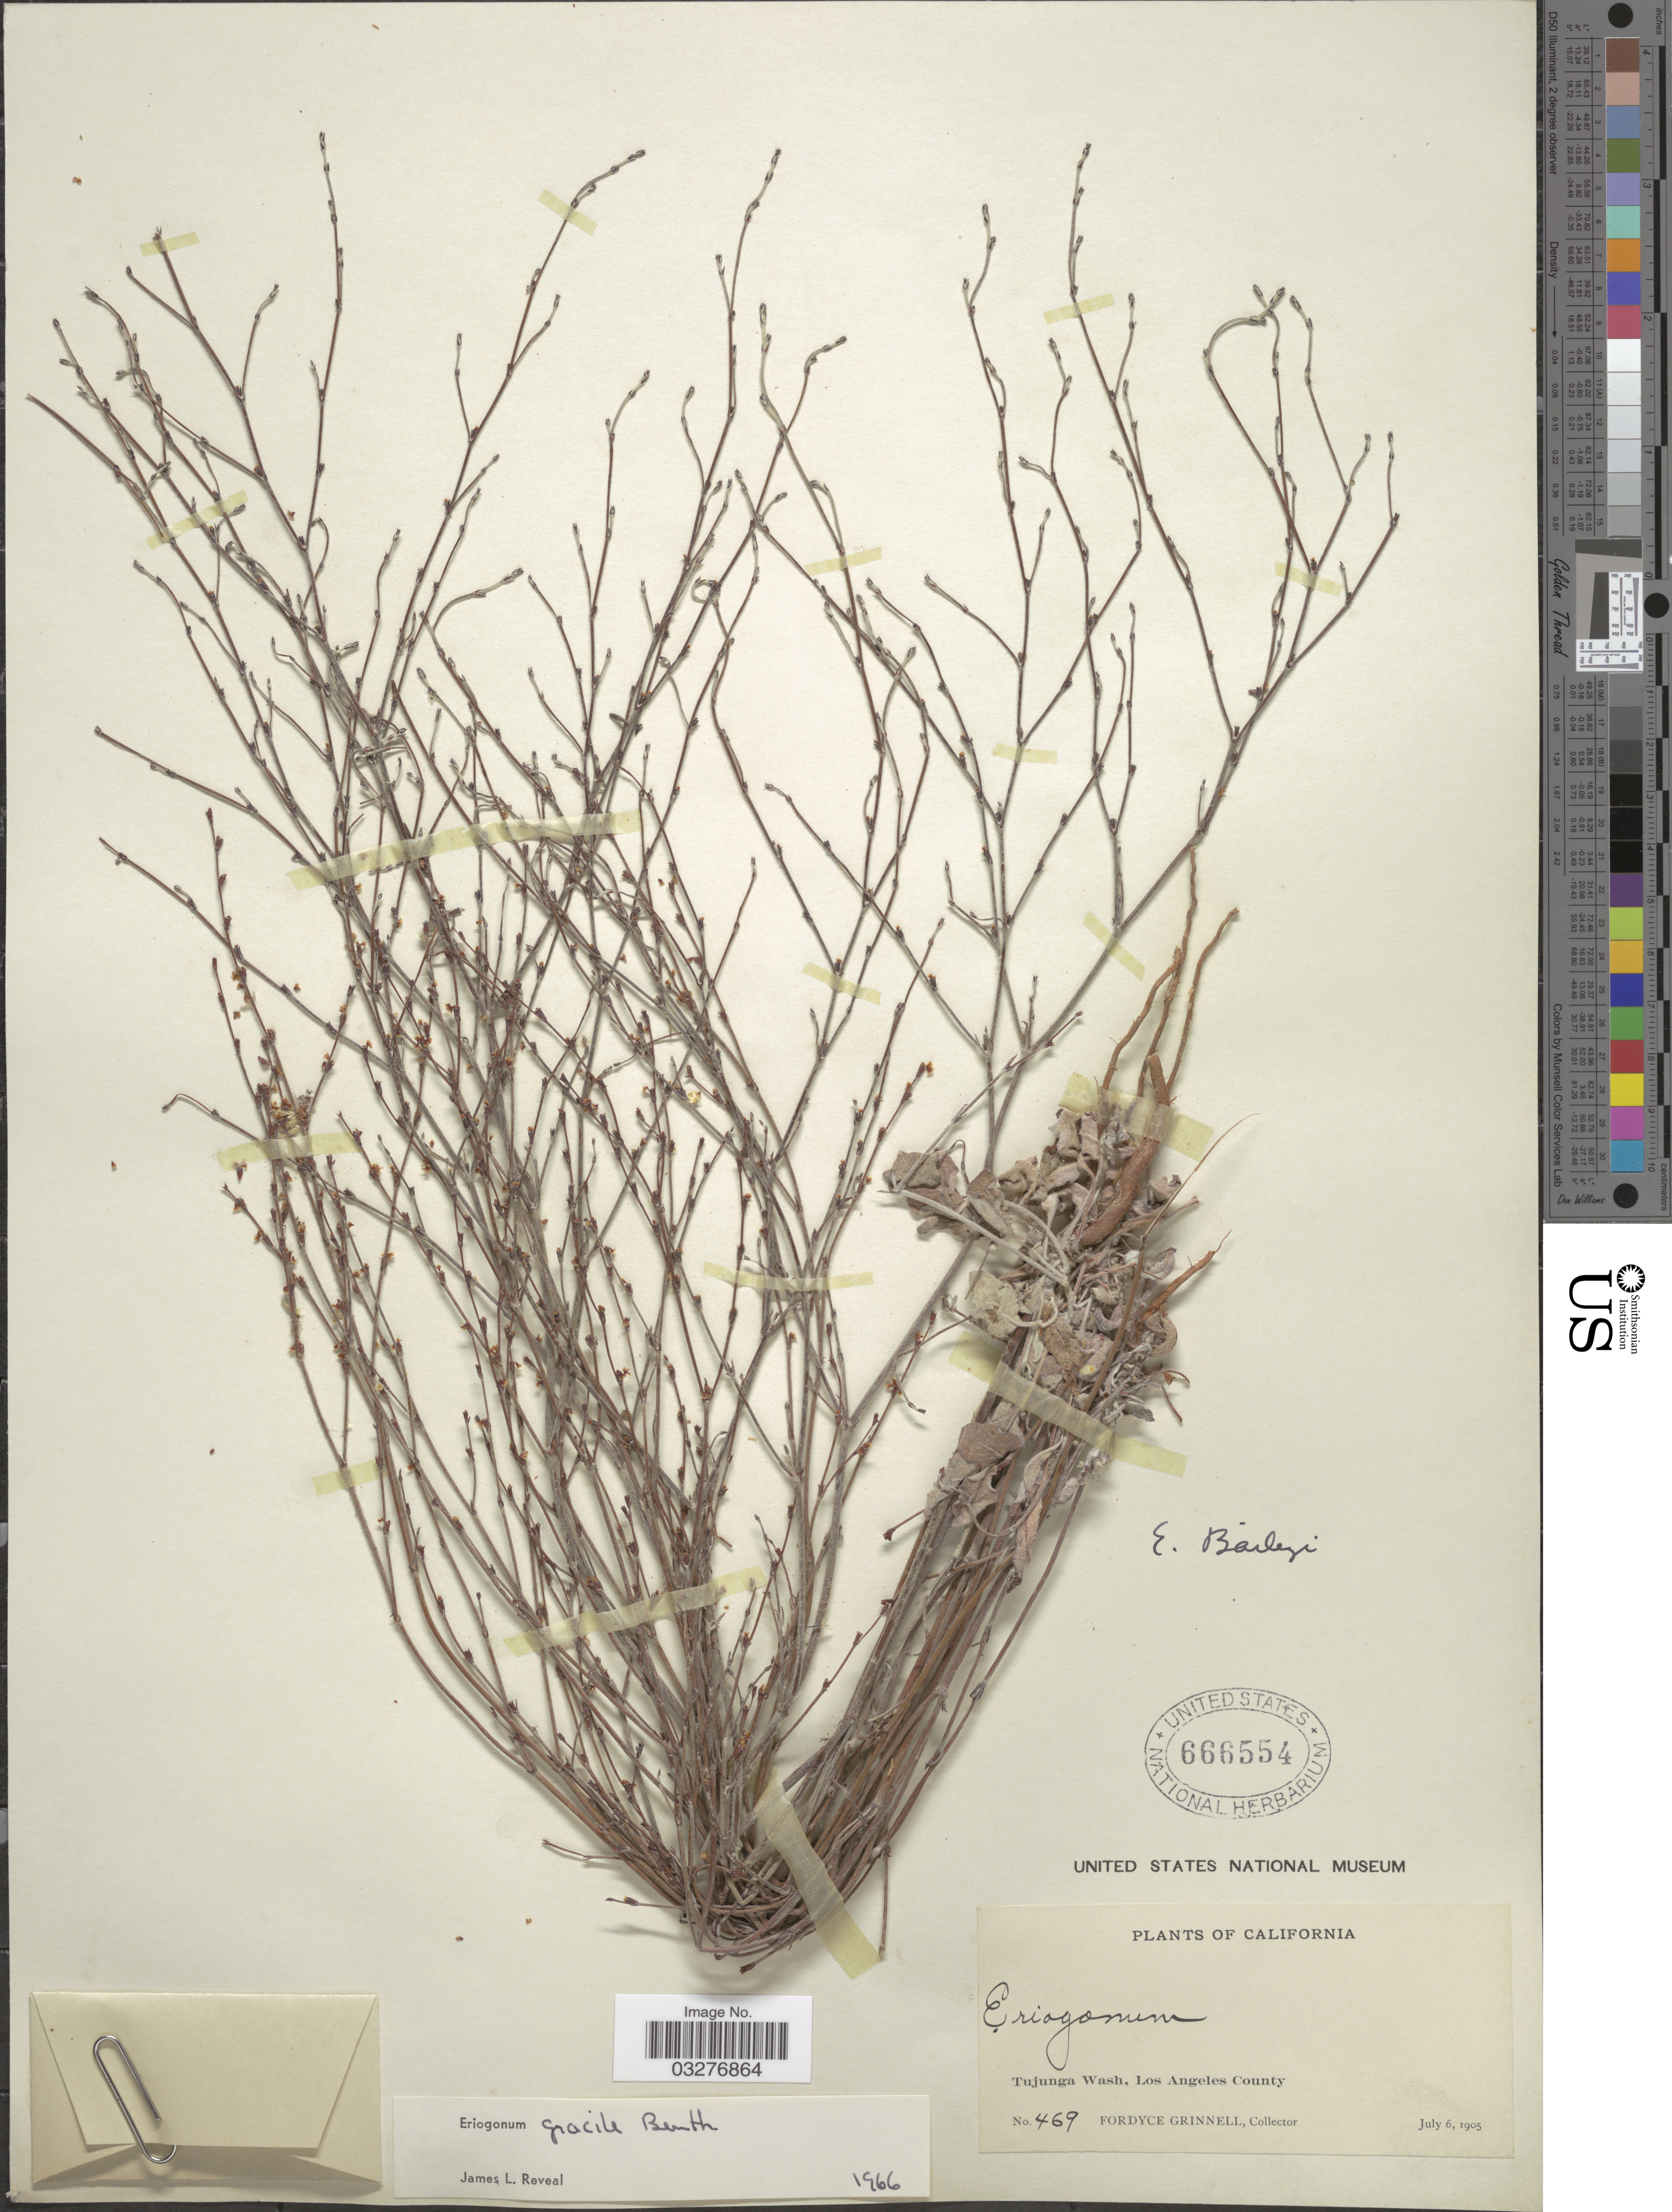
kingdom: Plantae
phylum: Tracheophyta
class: Magnoliopsida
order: Caryophyllales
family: Polygonaceae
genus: Eriogonum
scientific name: Eriogonum gracile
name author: Benth.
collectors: F. Grinnell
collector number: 469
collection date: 1905-07-06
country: United States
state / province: California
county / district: Los Angeles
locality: Tujunga Wash, Los Angeles County.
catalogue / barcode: US 666554